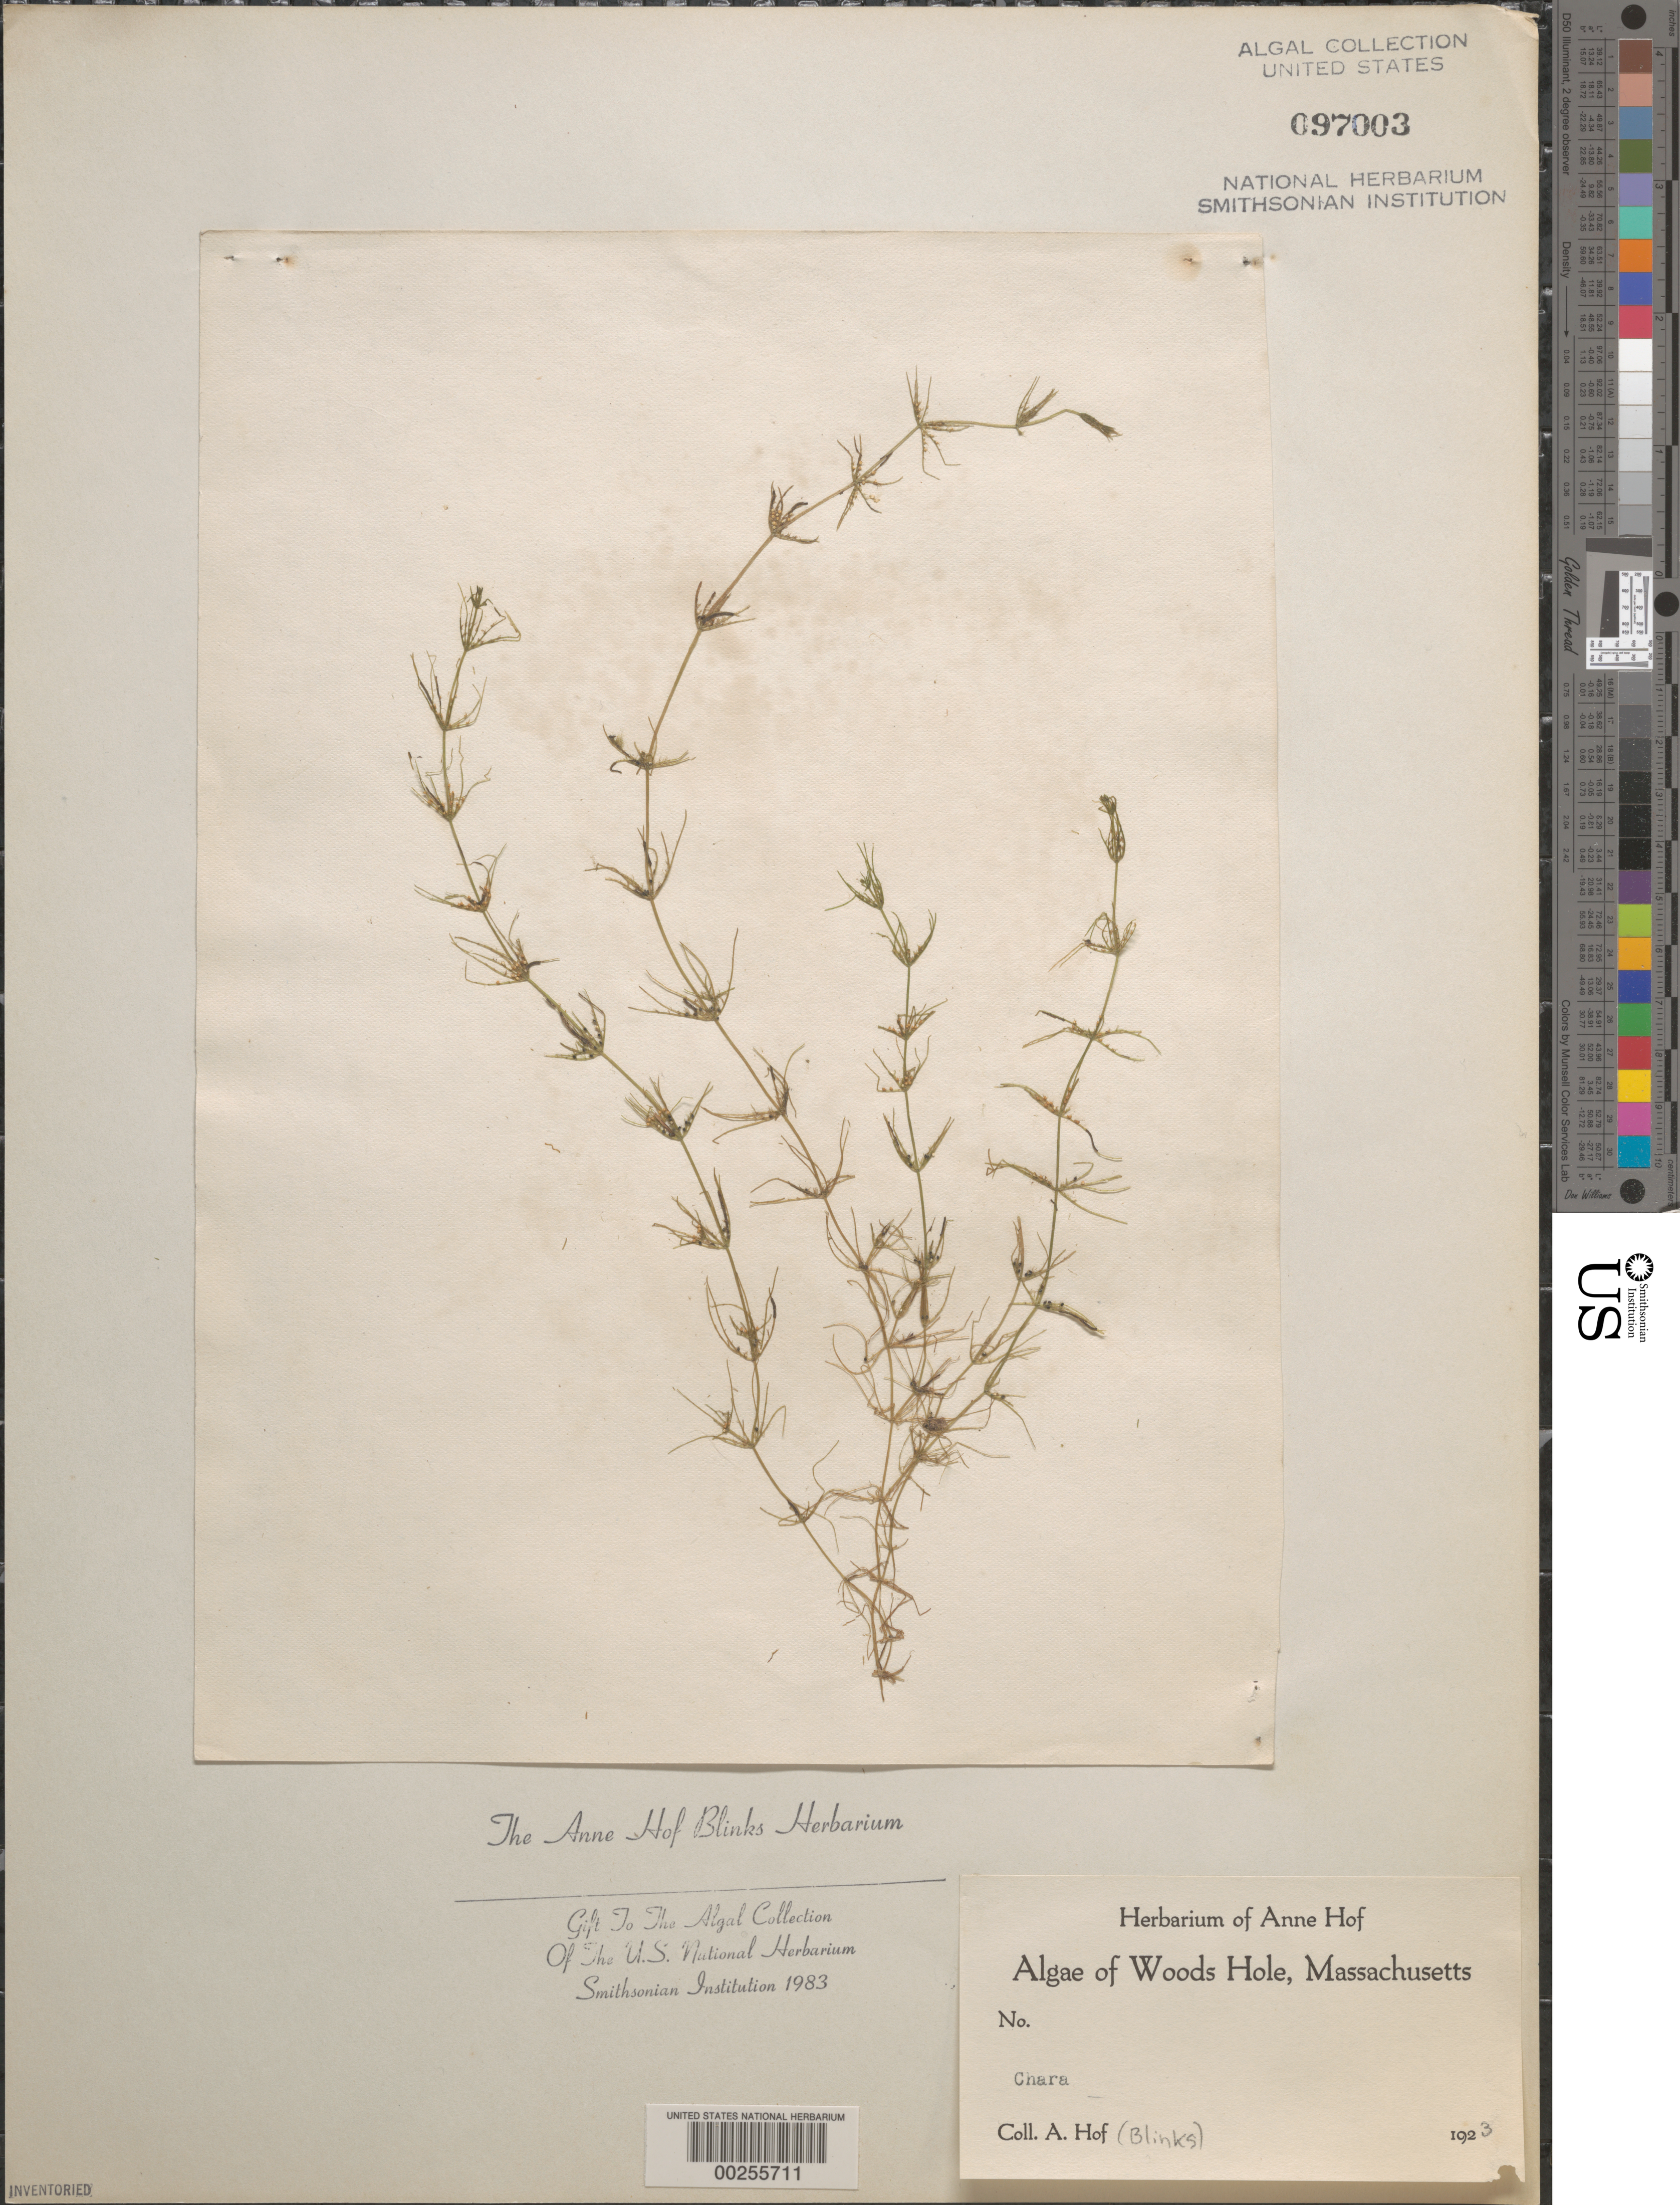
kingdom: Plantae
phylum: Charophyta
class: Charophyceae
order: Charales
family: Characeae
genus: Chara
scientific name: Chara sp.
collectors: A. Blinks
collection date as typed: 1923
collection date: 1923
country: United States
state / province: Massachusetts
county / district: Barnstable County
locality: Woods Hole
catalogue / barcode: US 97003